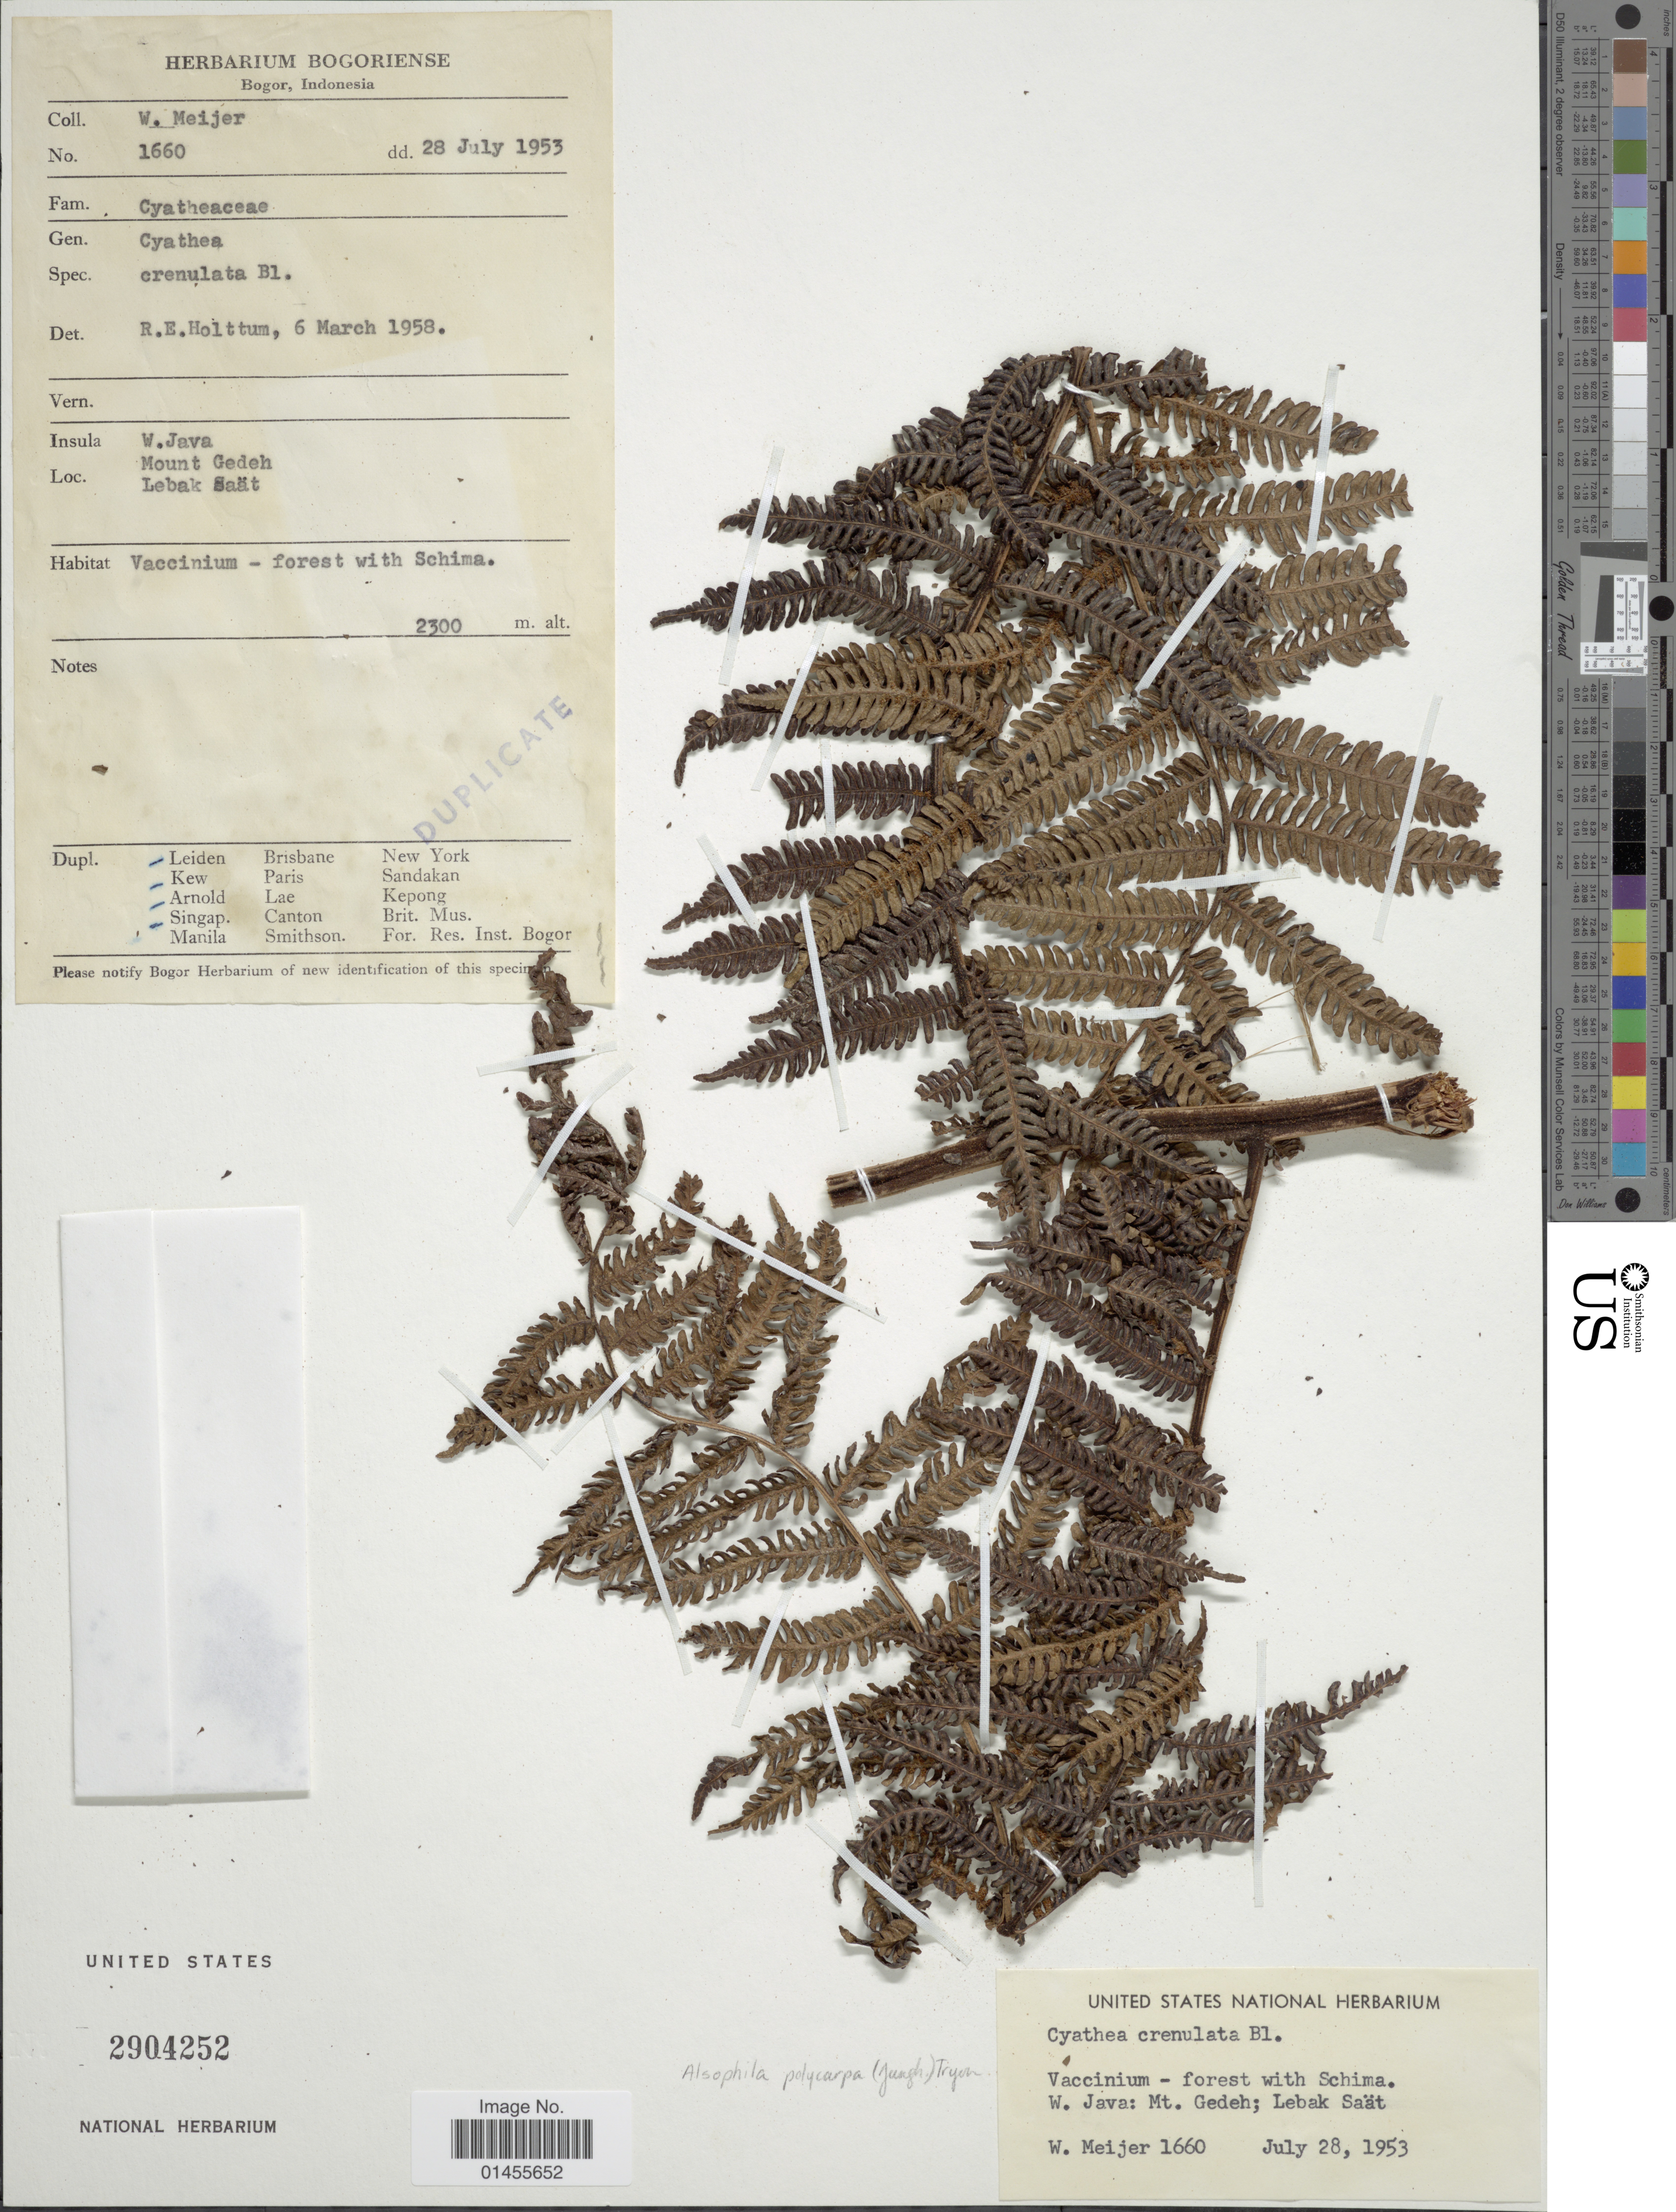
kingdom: Plantae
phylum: Tracheophyta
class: Polypodiopsida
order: Cyatheales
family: Cyatheaceae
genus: Alsophila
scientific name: Alsophila polycarpa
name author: (Jungh.) R.M. Tryon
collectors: W. Meijer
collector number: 1660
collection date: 1953-07-28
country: Indonesia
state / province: Java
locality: W. Java.: Mt. Gedeh; Lebak Saät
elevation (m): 2300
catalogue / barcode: US 2904252